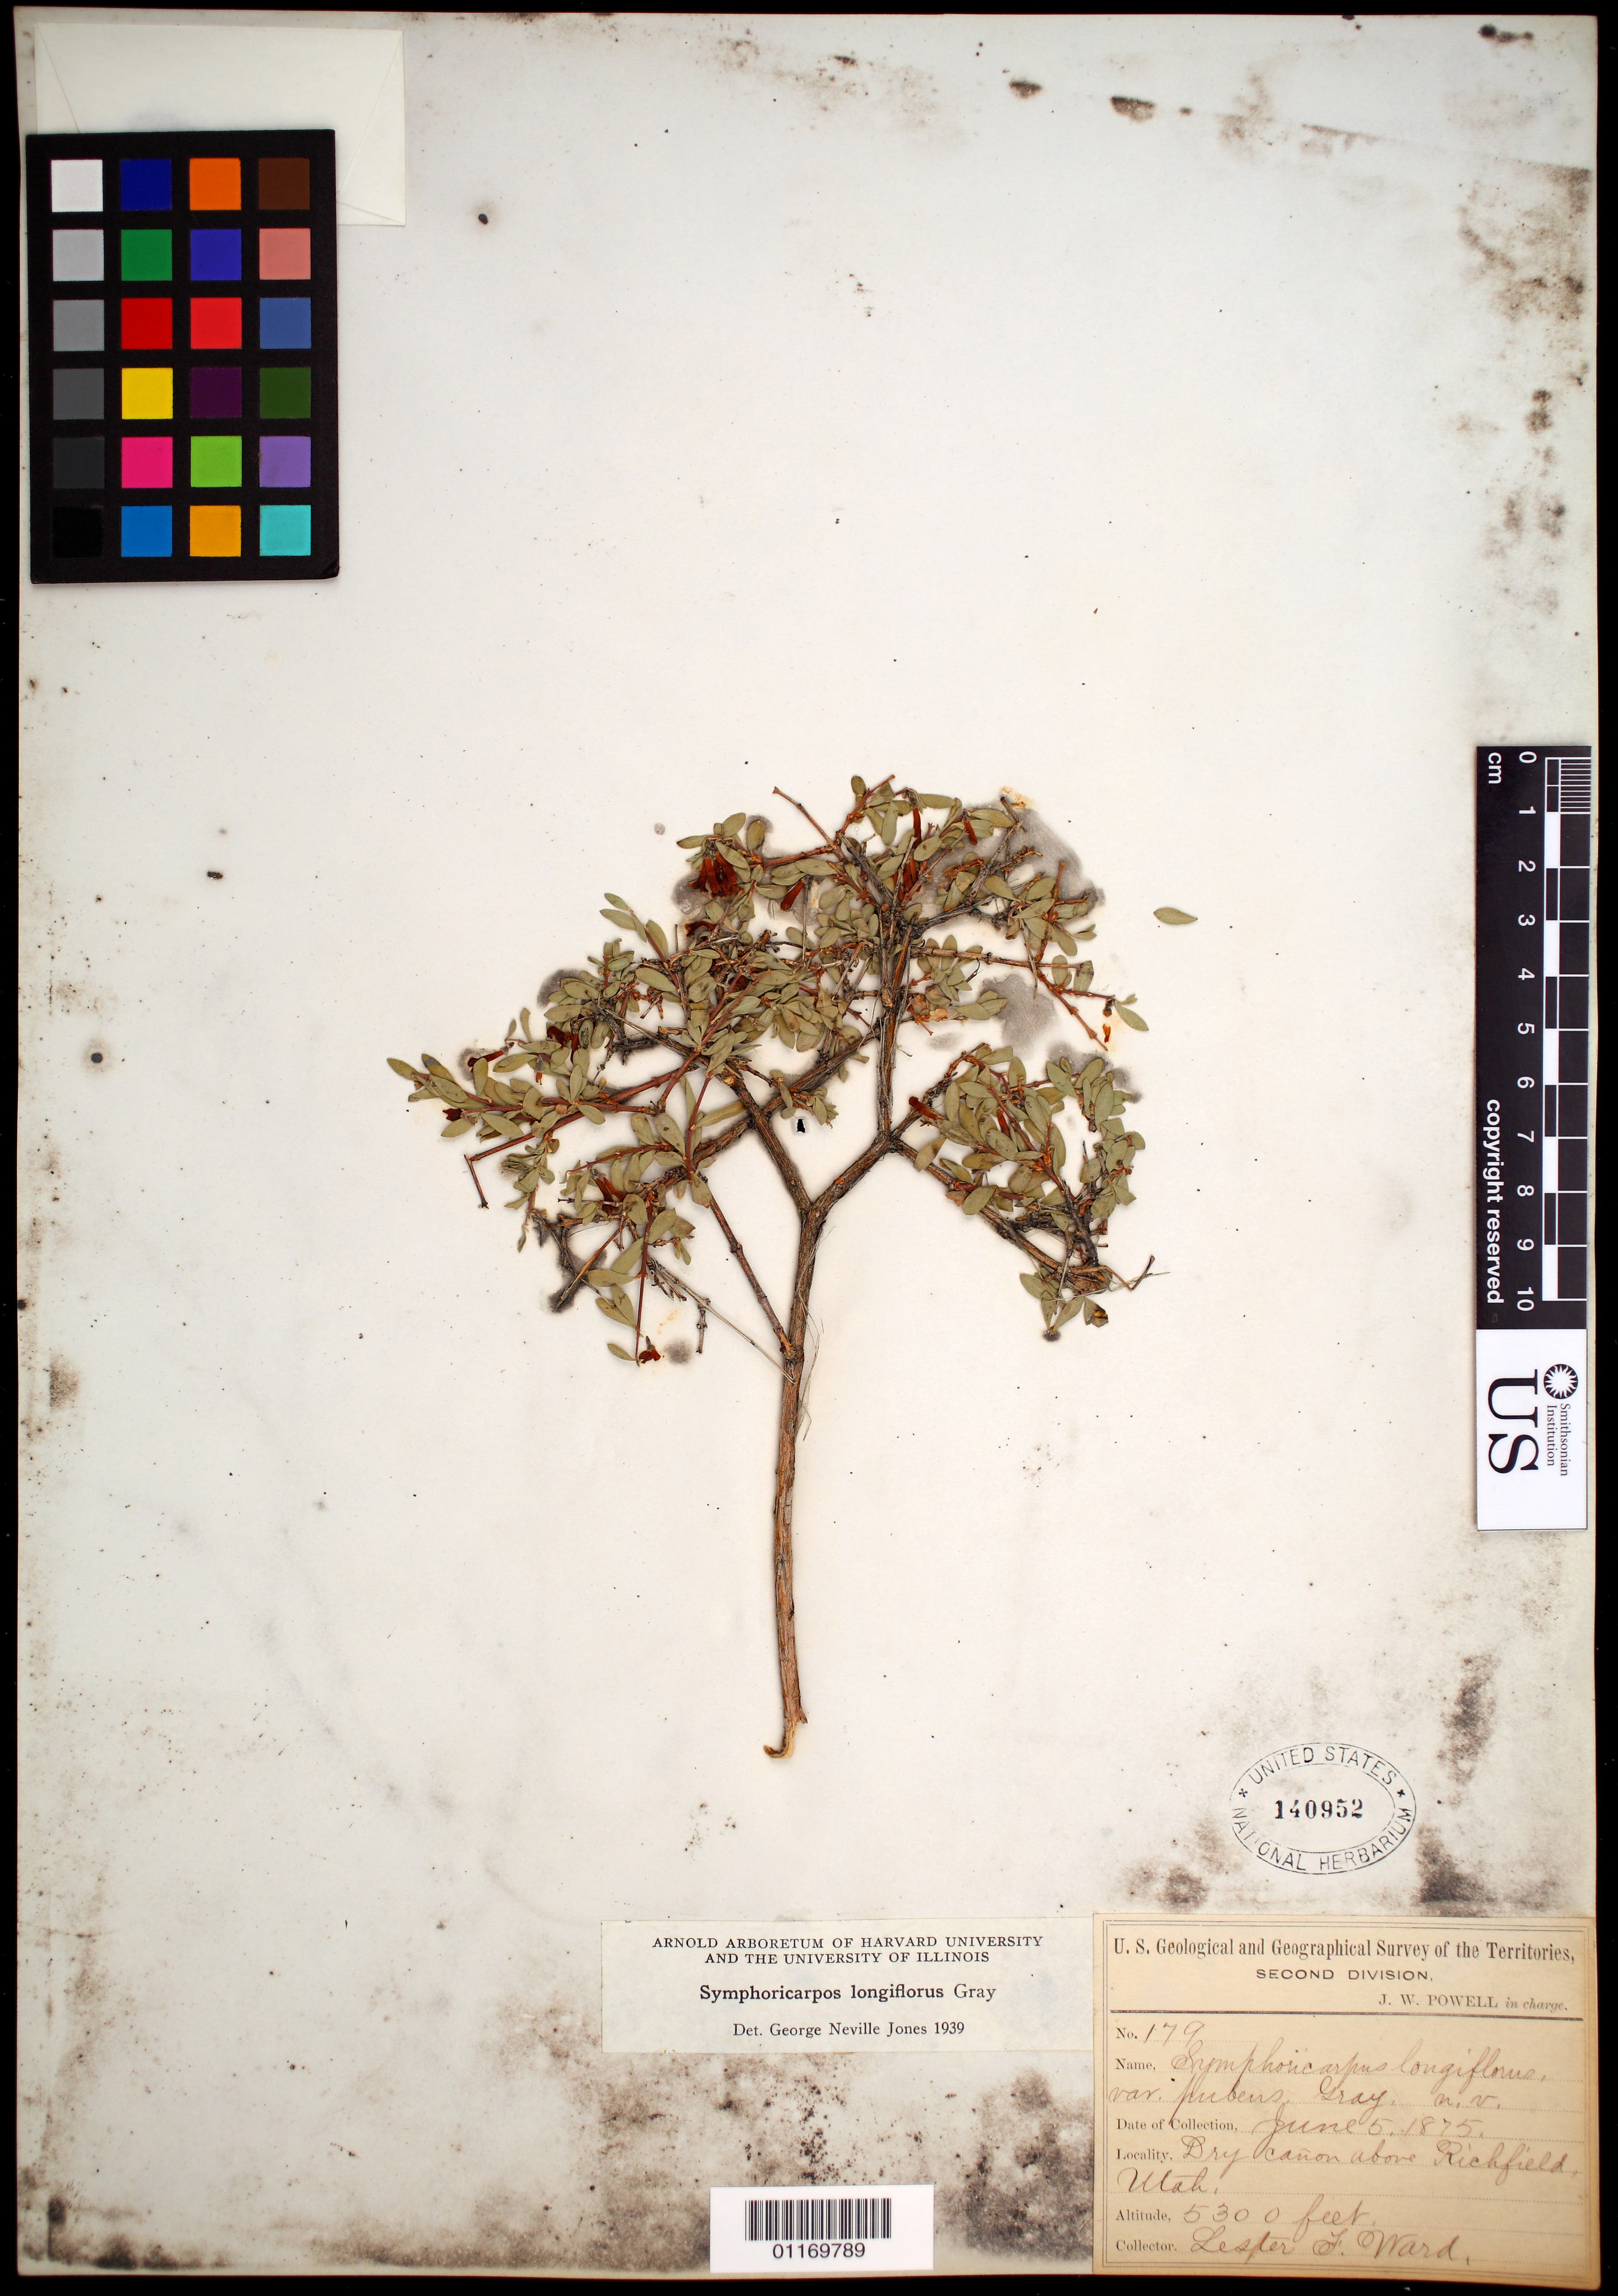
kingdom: Plantae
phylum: Tracheophyta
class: Magnoliopsida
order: Dipsacales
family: Caprifoliaceae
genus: Symphoricarpos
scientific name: Symphoricarpos longiflorus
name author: A. Gray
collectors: L. F. Ward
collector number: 179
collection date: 1875-06-05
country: United States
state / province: Utah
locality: dry canyon above Richfield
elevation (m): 1615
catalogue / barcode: US 140952